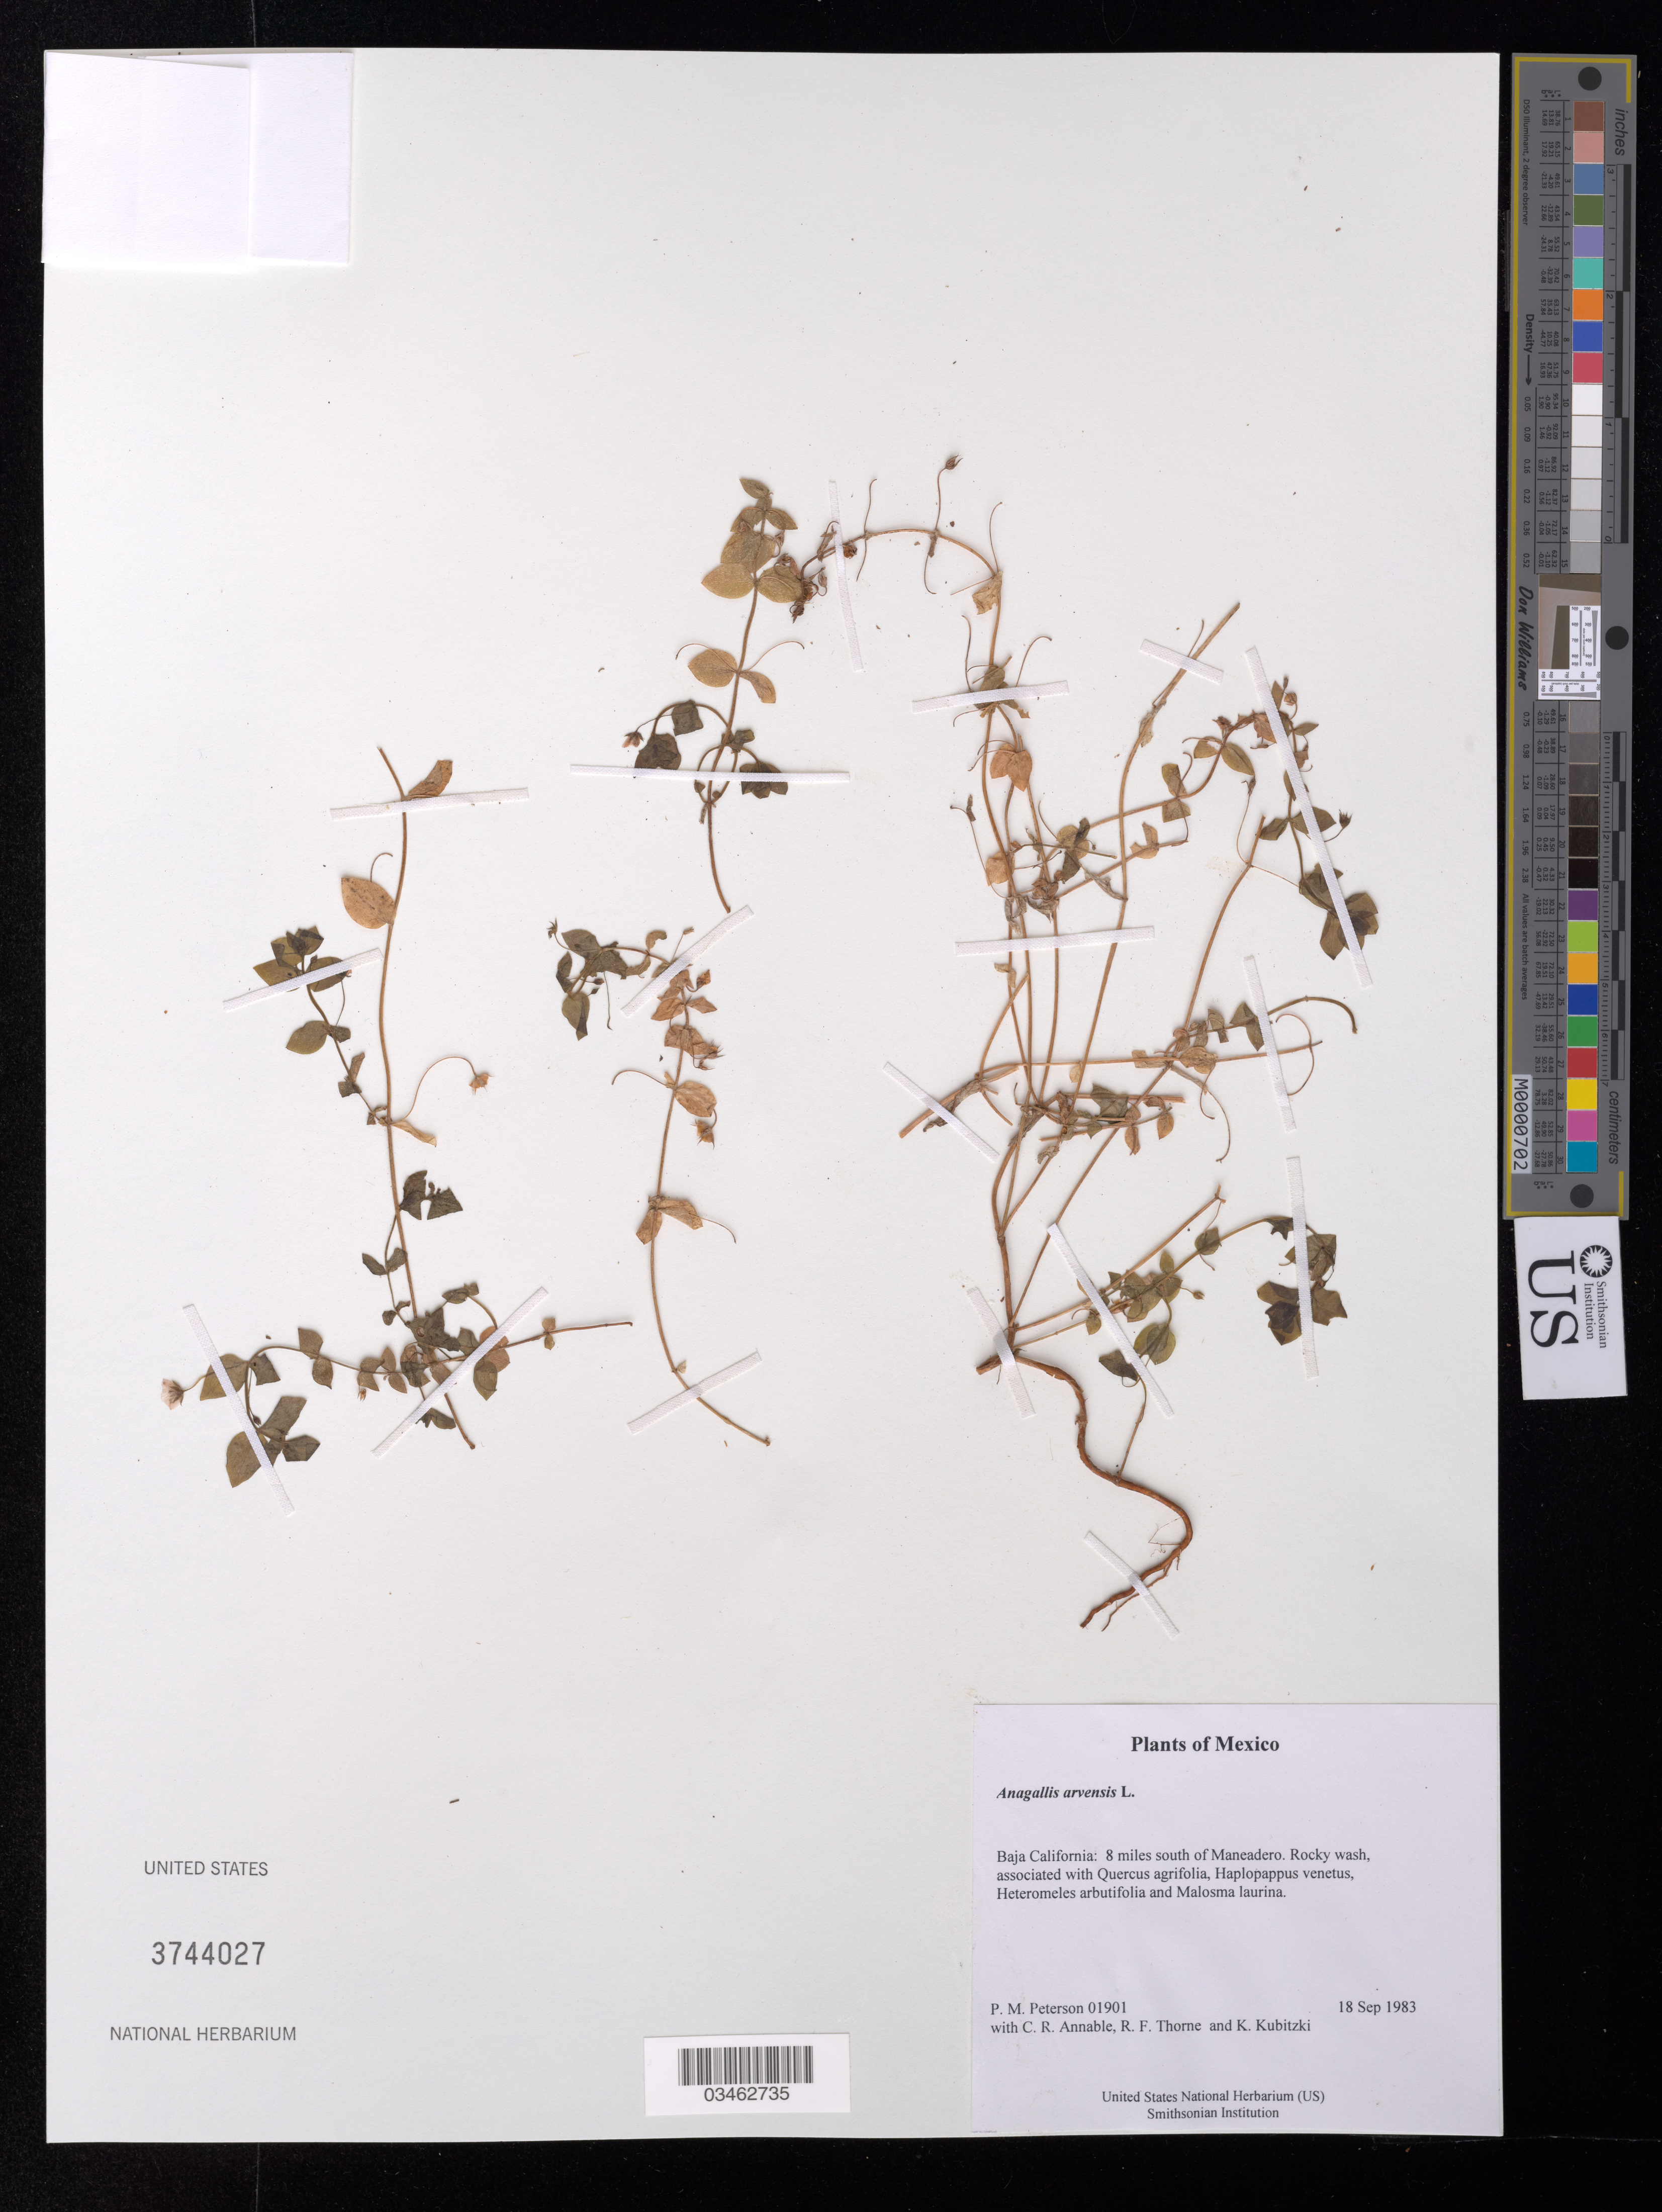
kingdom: Plantae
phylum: Tracheophyta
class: Magnoliopsida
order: Ericales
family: Primulaceae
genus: Anagallis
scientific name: Anagallis arvensis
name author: L.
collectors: P. M. Peterson, C. R. Annable, R. F. Thorne & K. Kubitzki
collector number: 01901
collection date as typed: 18 Sep 1983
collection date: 1983-09-18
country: Mexico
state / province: Baja California Norte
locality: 8 miles south of Maneadero.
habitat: Rocky wash, associated with Quercus agrifolia, Haplopappus venetus, Heteromeles arbutifolia and Malosma laurina.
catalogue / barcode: US 3744027